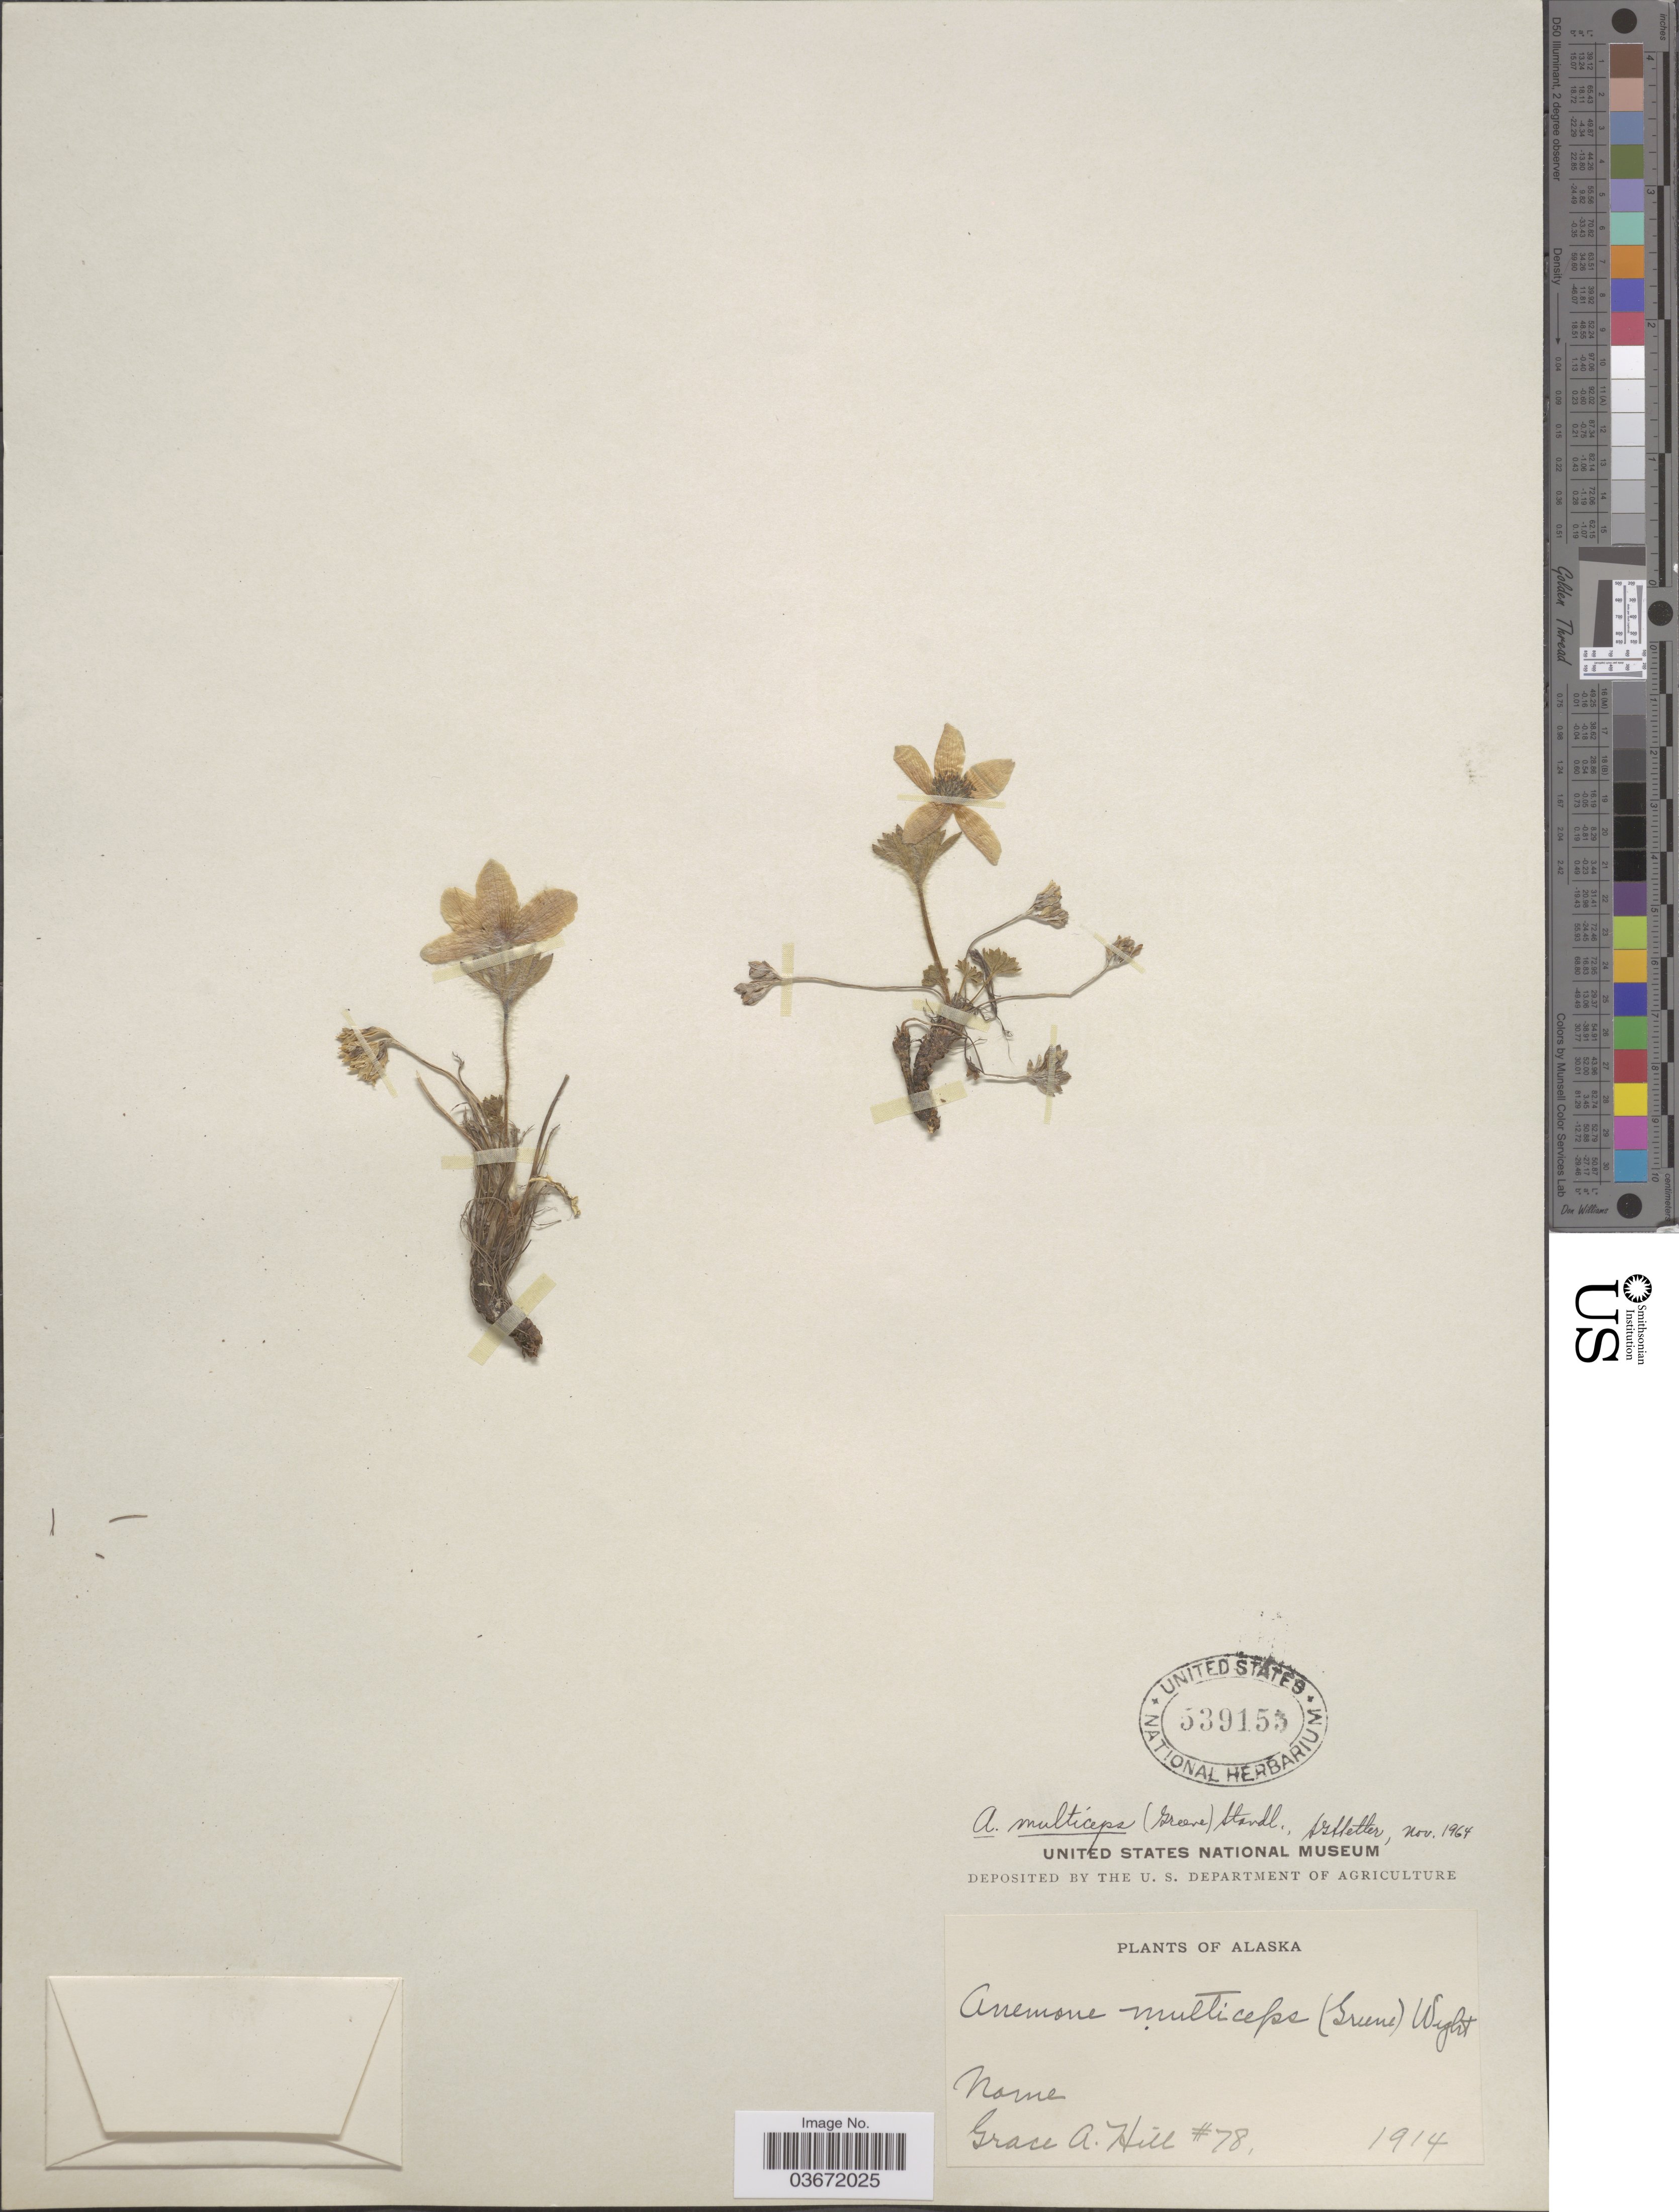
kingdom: Plantae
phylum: Tracheophyta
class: Magnoliopsida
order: Ranunculales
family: Ranunculaceae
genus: Anemone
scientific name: Anemone multiceps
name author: (Greene) Standl.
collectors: G. A. Hill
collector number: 78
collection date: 1914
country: United States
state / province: Alaska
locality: Nome.